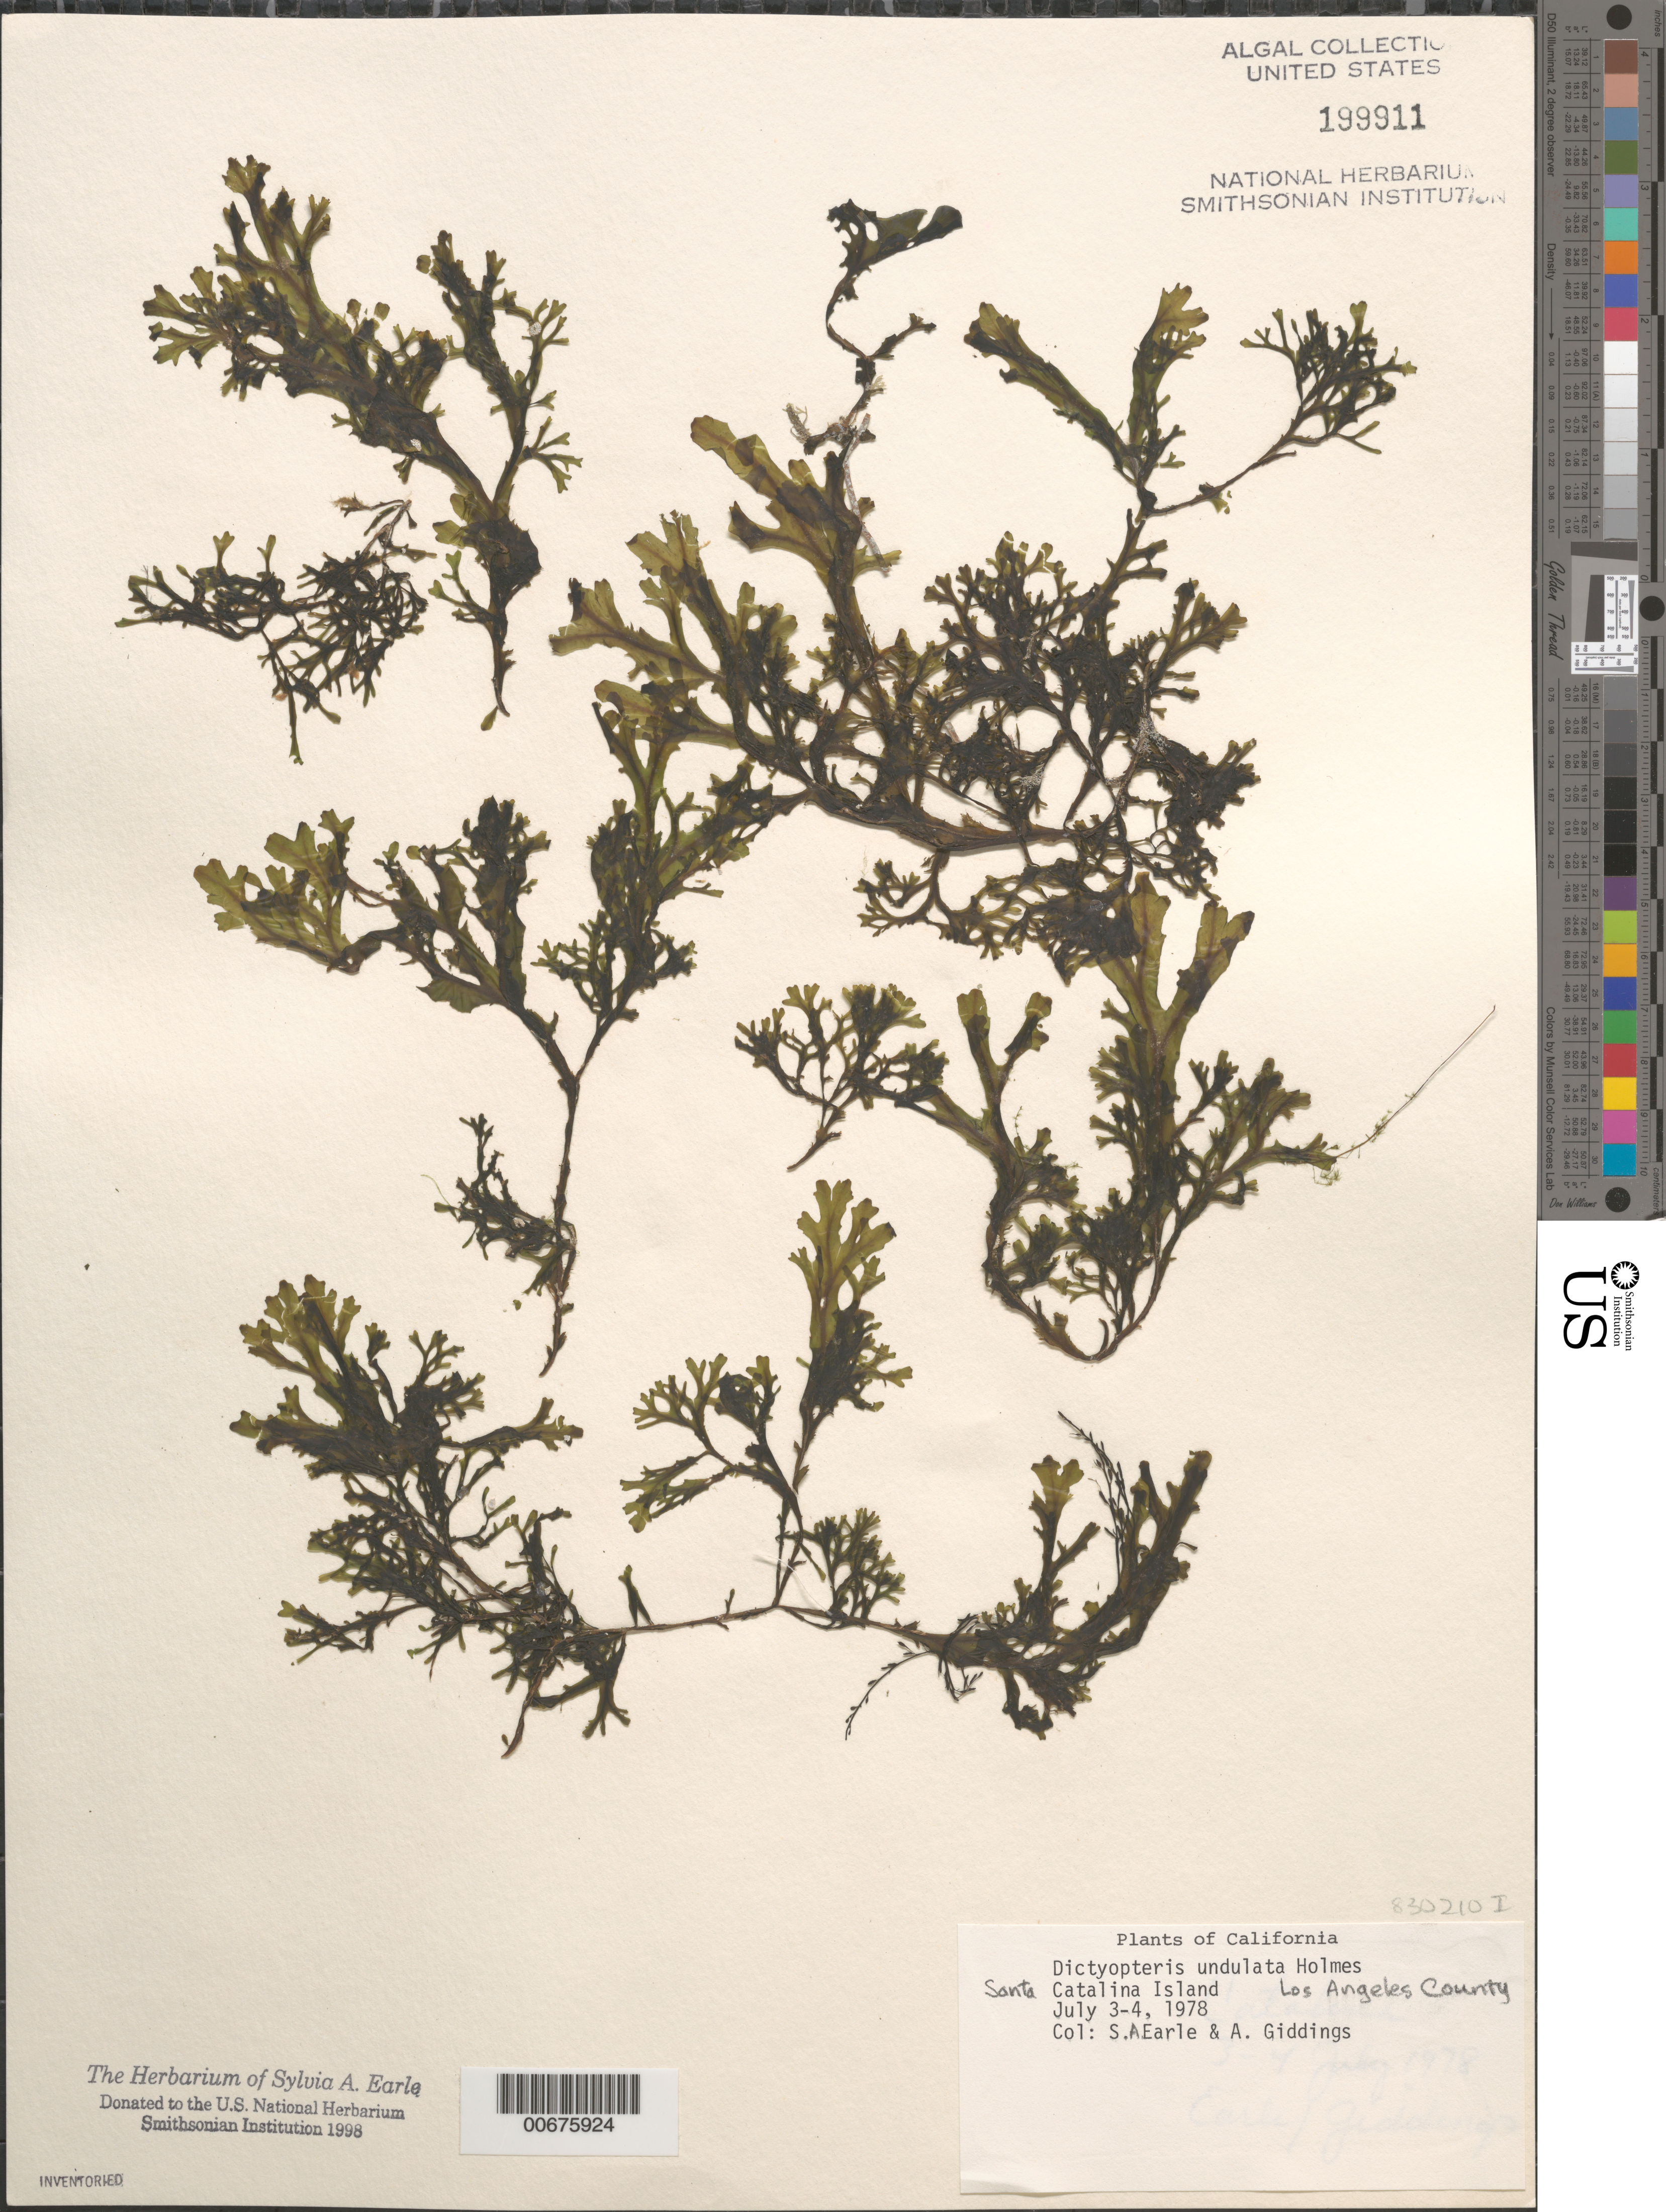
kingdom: Chromista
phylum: Ochrophyta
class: Phaeophyceae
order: Dictyotales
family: Dictyotaceae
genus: Dictyopteris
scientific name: Dictyopteris undulata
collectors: S. A. Earle & A. Giddings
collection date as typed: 03 Jul 1978 to 04 Jul 1978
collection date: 1978-07-03/1978-07-04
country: United States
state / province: California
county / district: Los Angeles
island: Santa Catalina Island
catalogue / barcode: US 199911